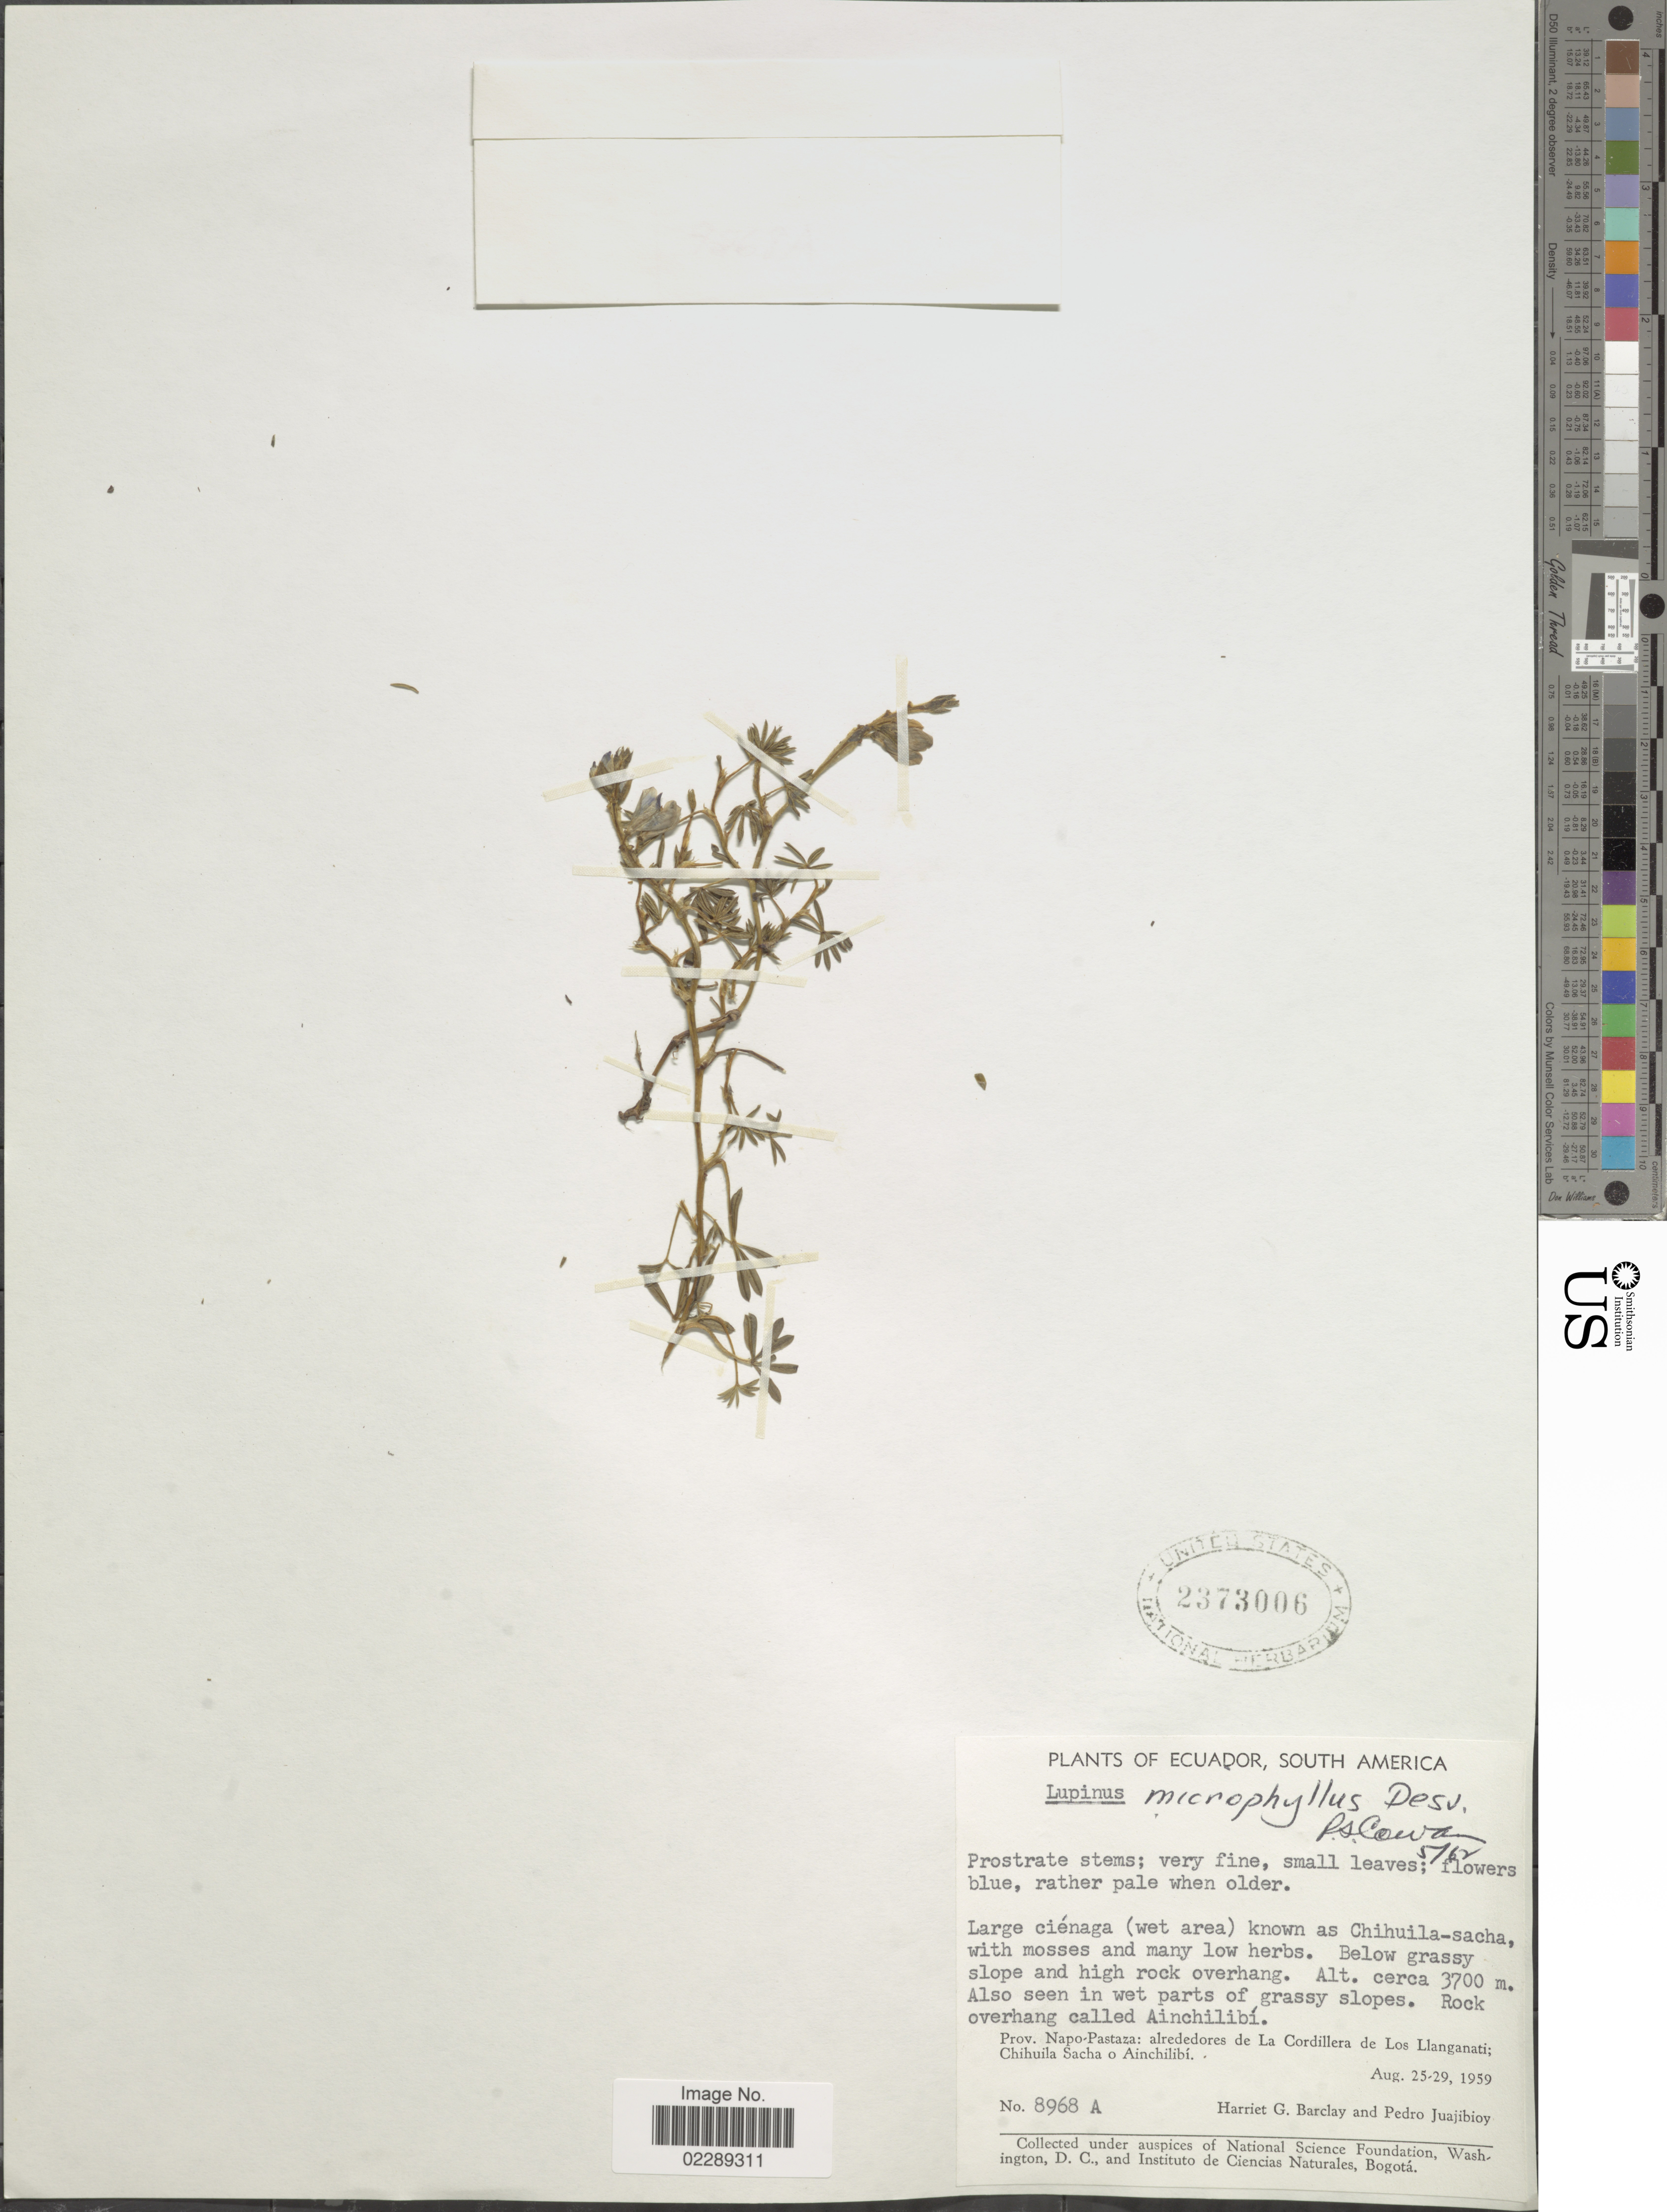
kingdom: Plantae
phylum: Tracheophyta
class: Magnoliopsida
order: Fabales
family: Fabaceae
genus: Lupinus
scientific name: Lupinus microphyllus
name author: Desr.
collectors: H. G. Barclay & P. Juajibioy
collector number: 8968A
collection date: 1959-08-25/1959-08-29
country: Ecuador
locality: Rock overhang called Ainchilibí. Prov. Napo-Pastaza: alrededores de La Cordillera de Los Llanganati; Chihuila Sacha o Ainchilibí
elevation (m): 3700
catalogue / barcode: US 23730006